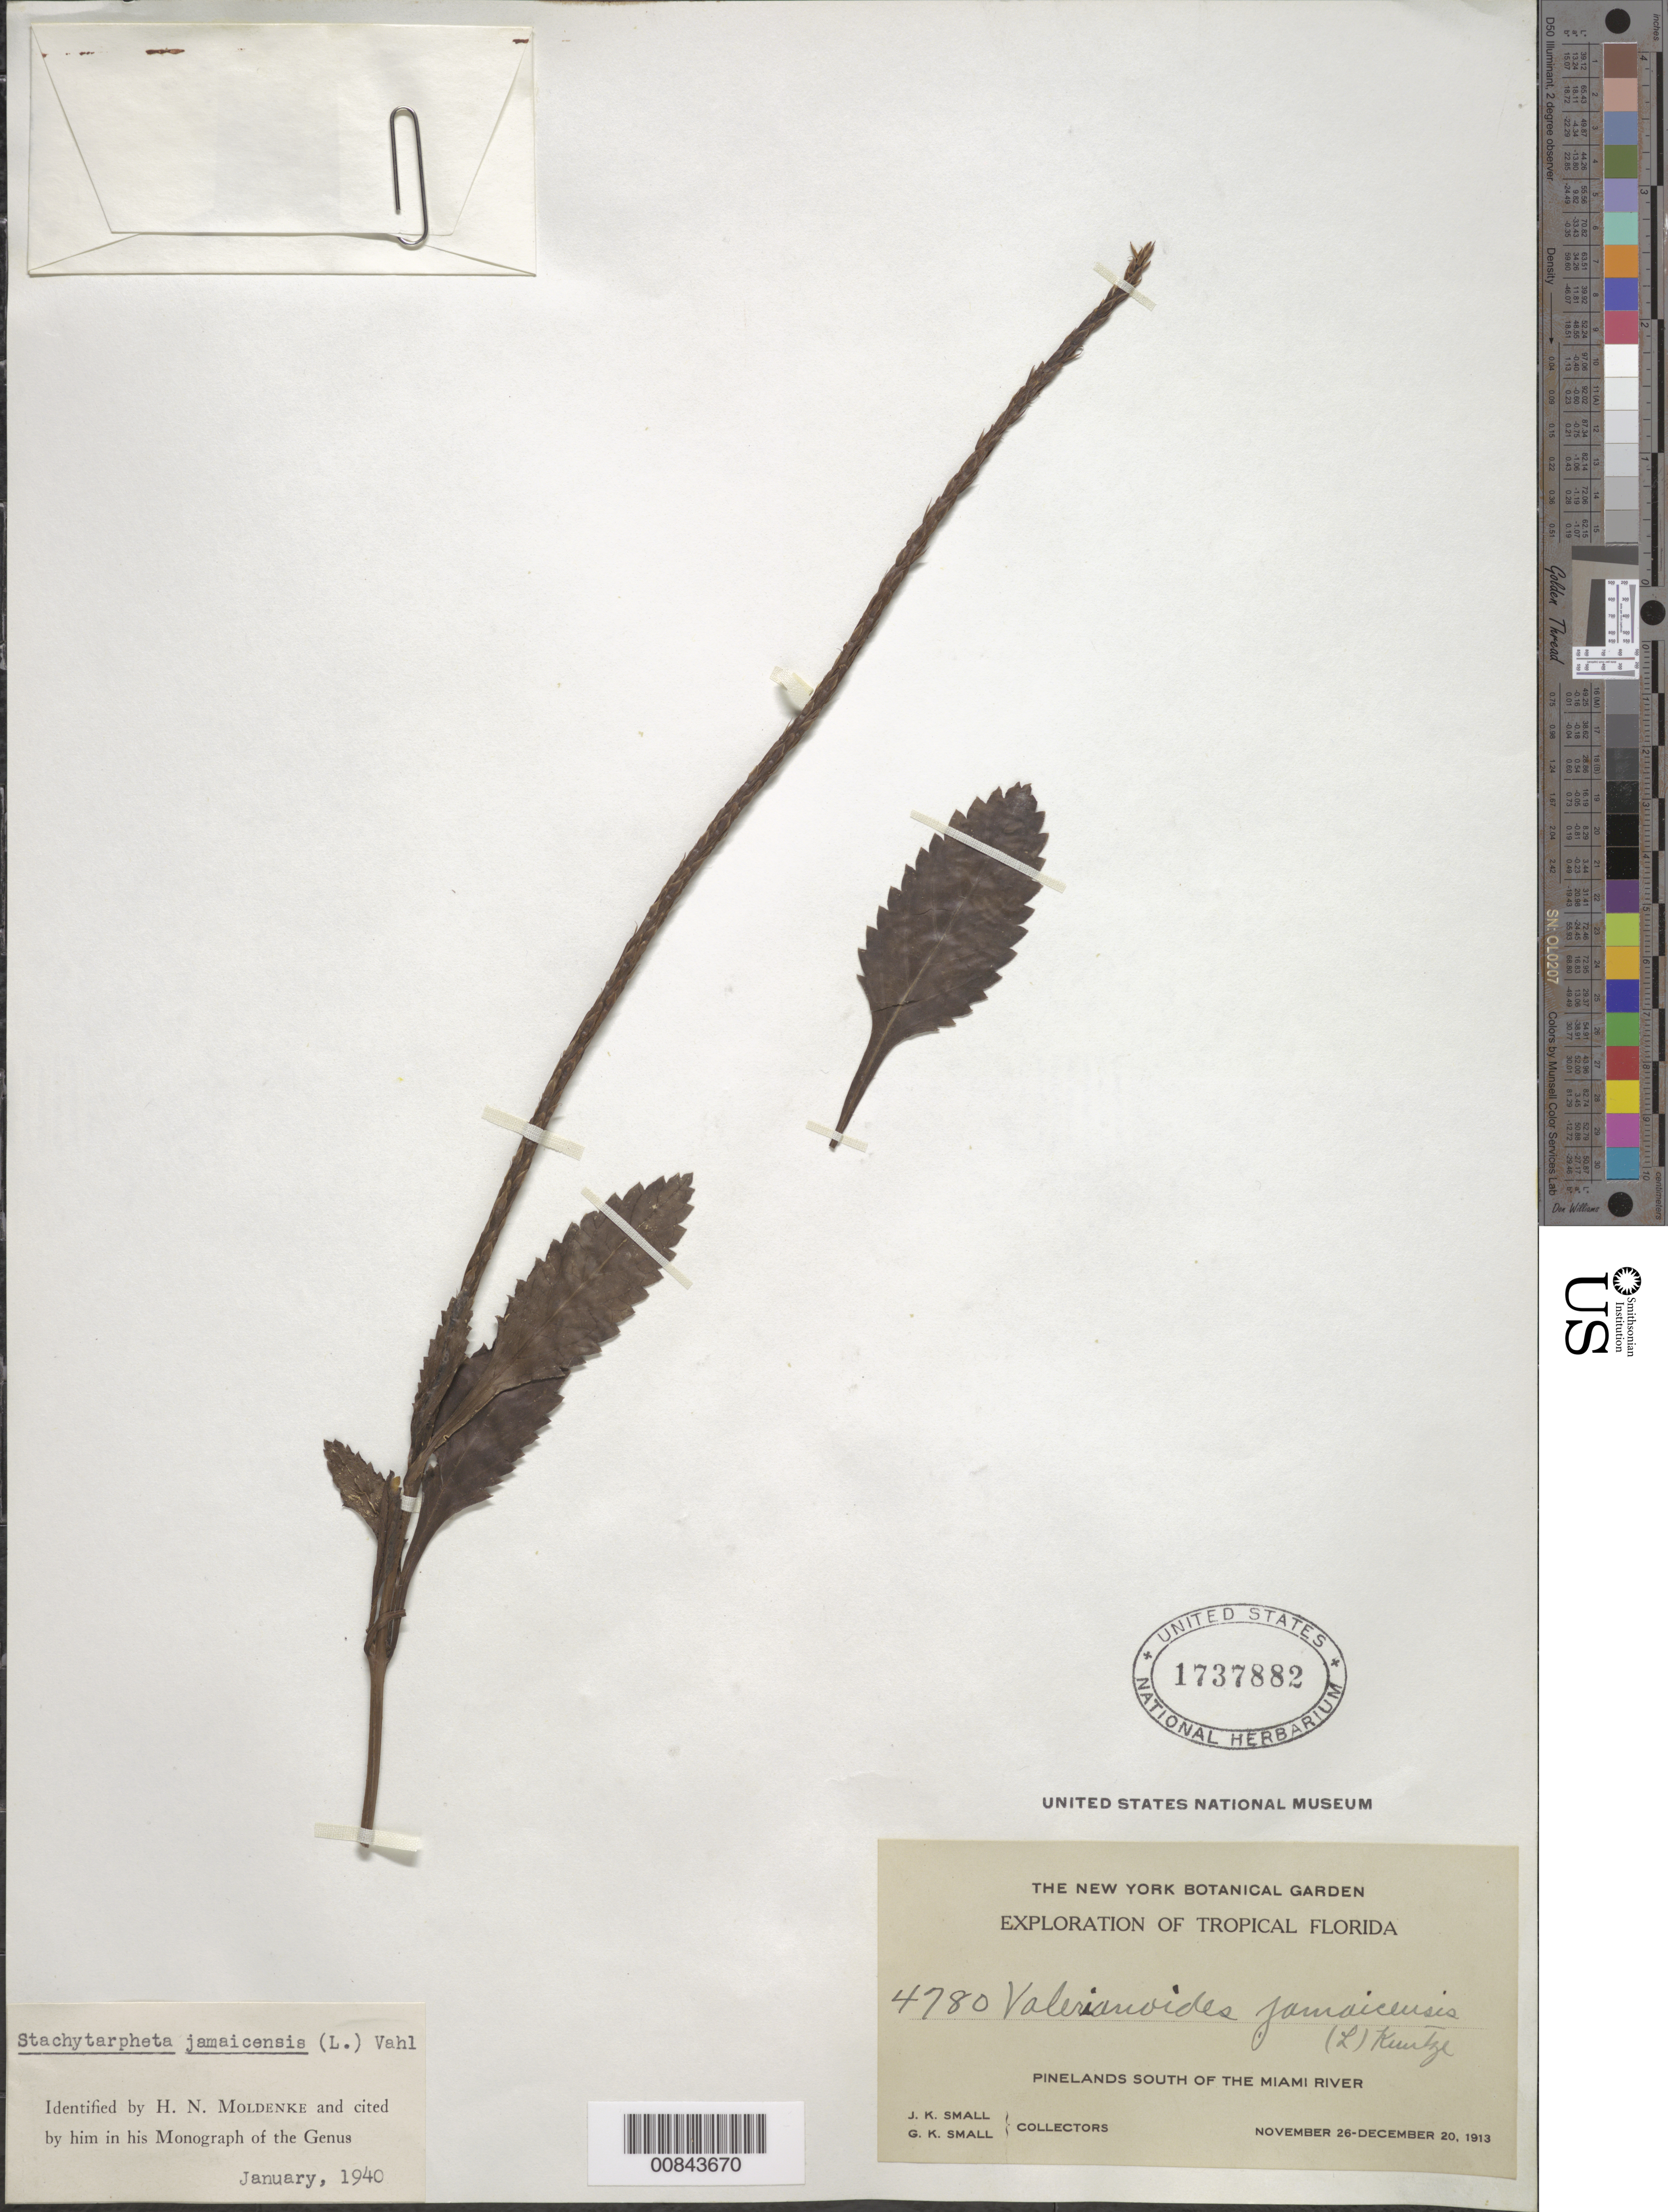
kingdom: Plantae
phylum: Tracheophyta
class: Magnoliopsida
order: Lamiales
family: Verbenaceae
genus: Stachytarpheta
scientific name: Stachytarpheta jamaicensis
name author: (L.) Vahl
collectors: J. K. Small & G. K. Small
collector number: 4780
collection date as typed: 26 Nov 1913 to 20 Dec 1913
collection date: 1913-11-26/1913-12-20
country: United States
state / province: Florida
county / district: Dade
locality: S of the Miami River.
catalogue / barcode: US 1737882